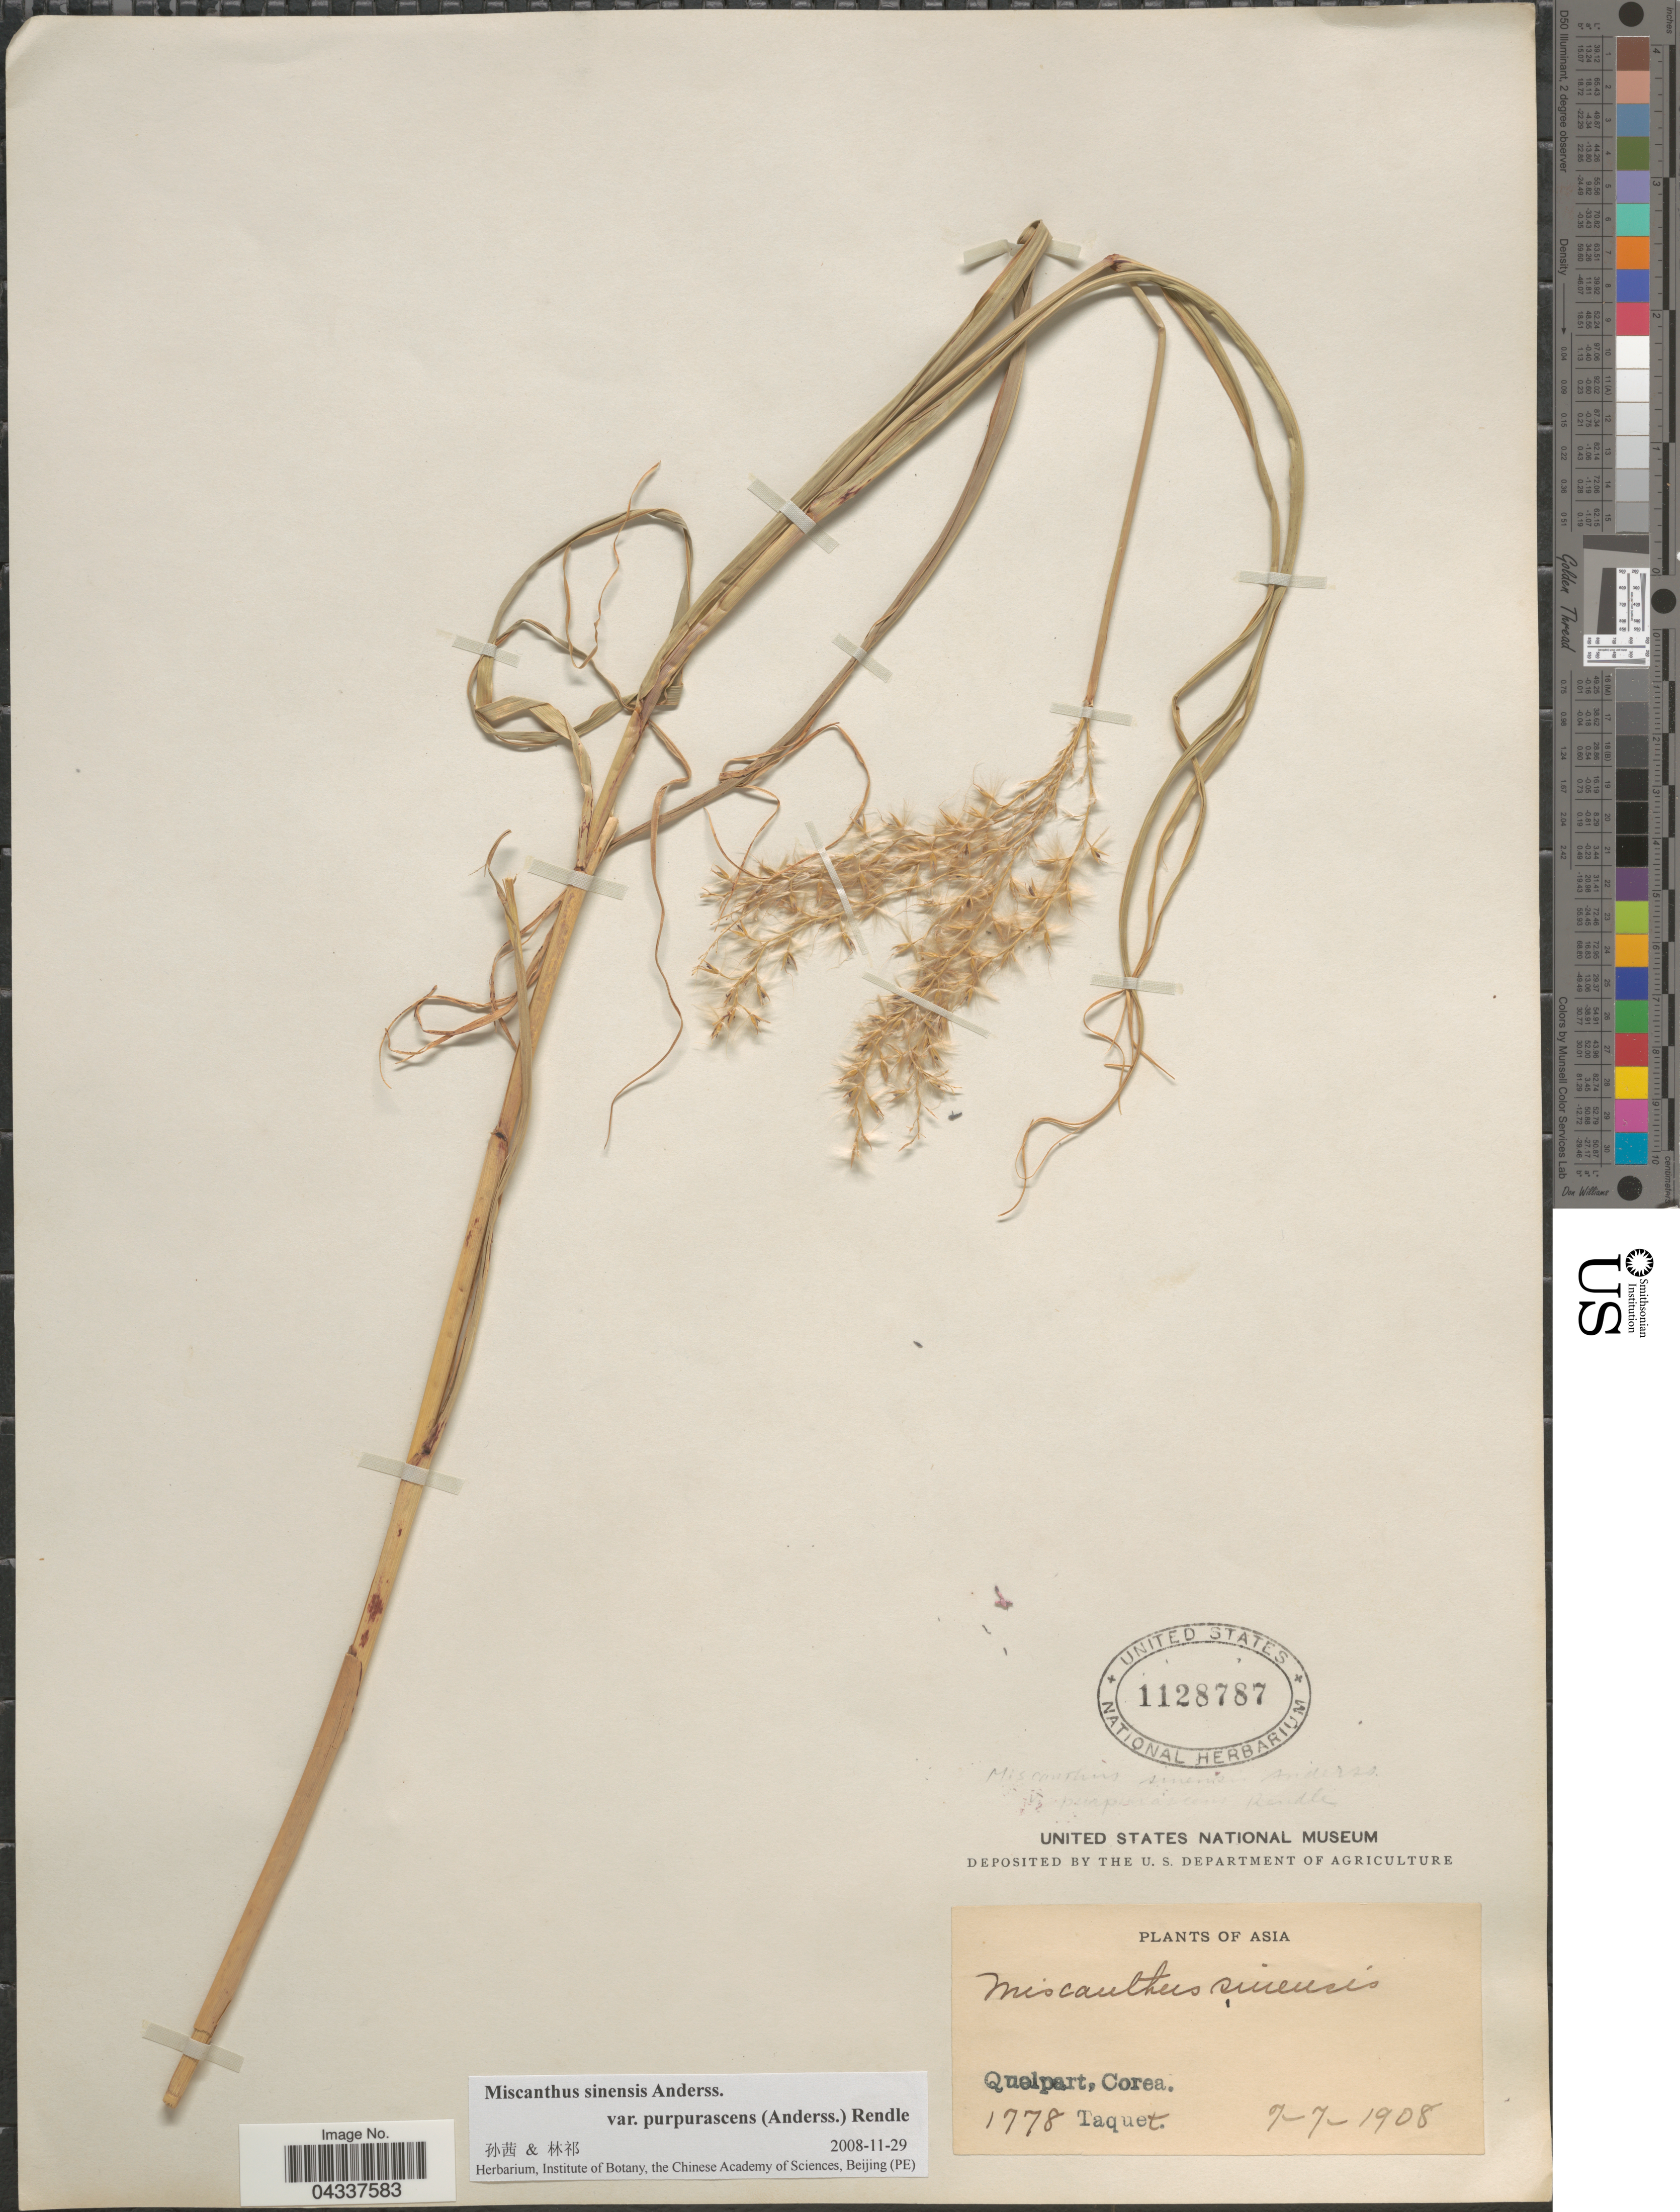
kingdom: Plantae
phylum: Tracheophyta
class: Liliopsida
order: Poales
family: Poaceae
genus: Miscanthus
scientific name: Miscanthus sinensis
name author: Andersson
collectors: Taquet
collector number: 1778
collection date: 1908-07-07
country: South Korea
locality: Quelpart, Corea.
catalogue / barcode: US 1128787